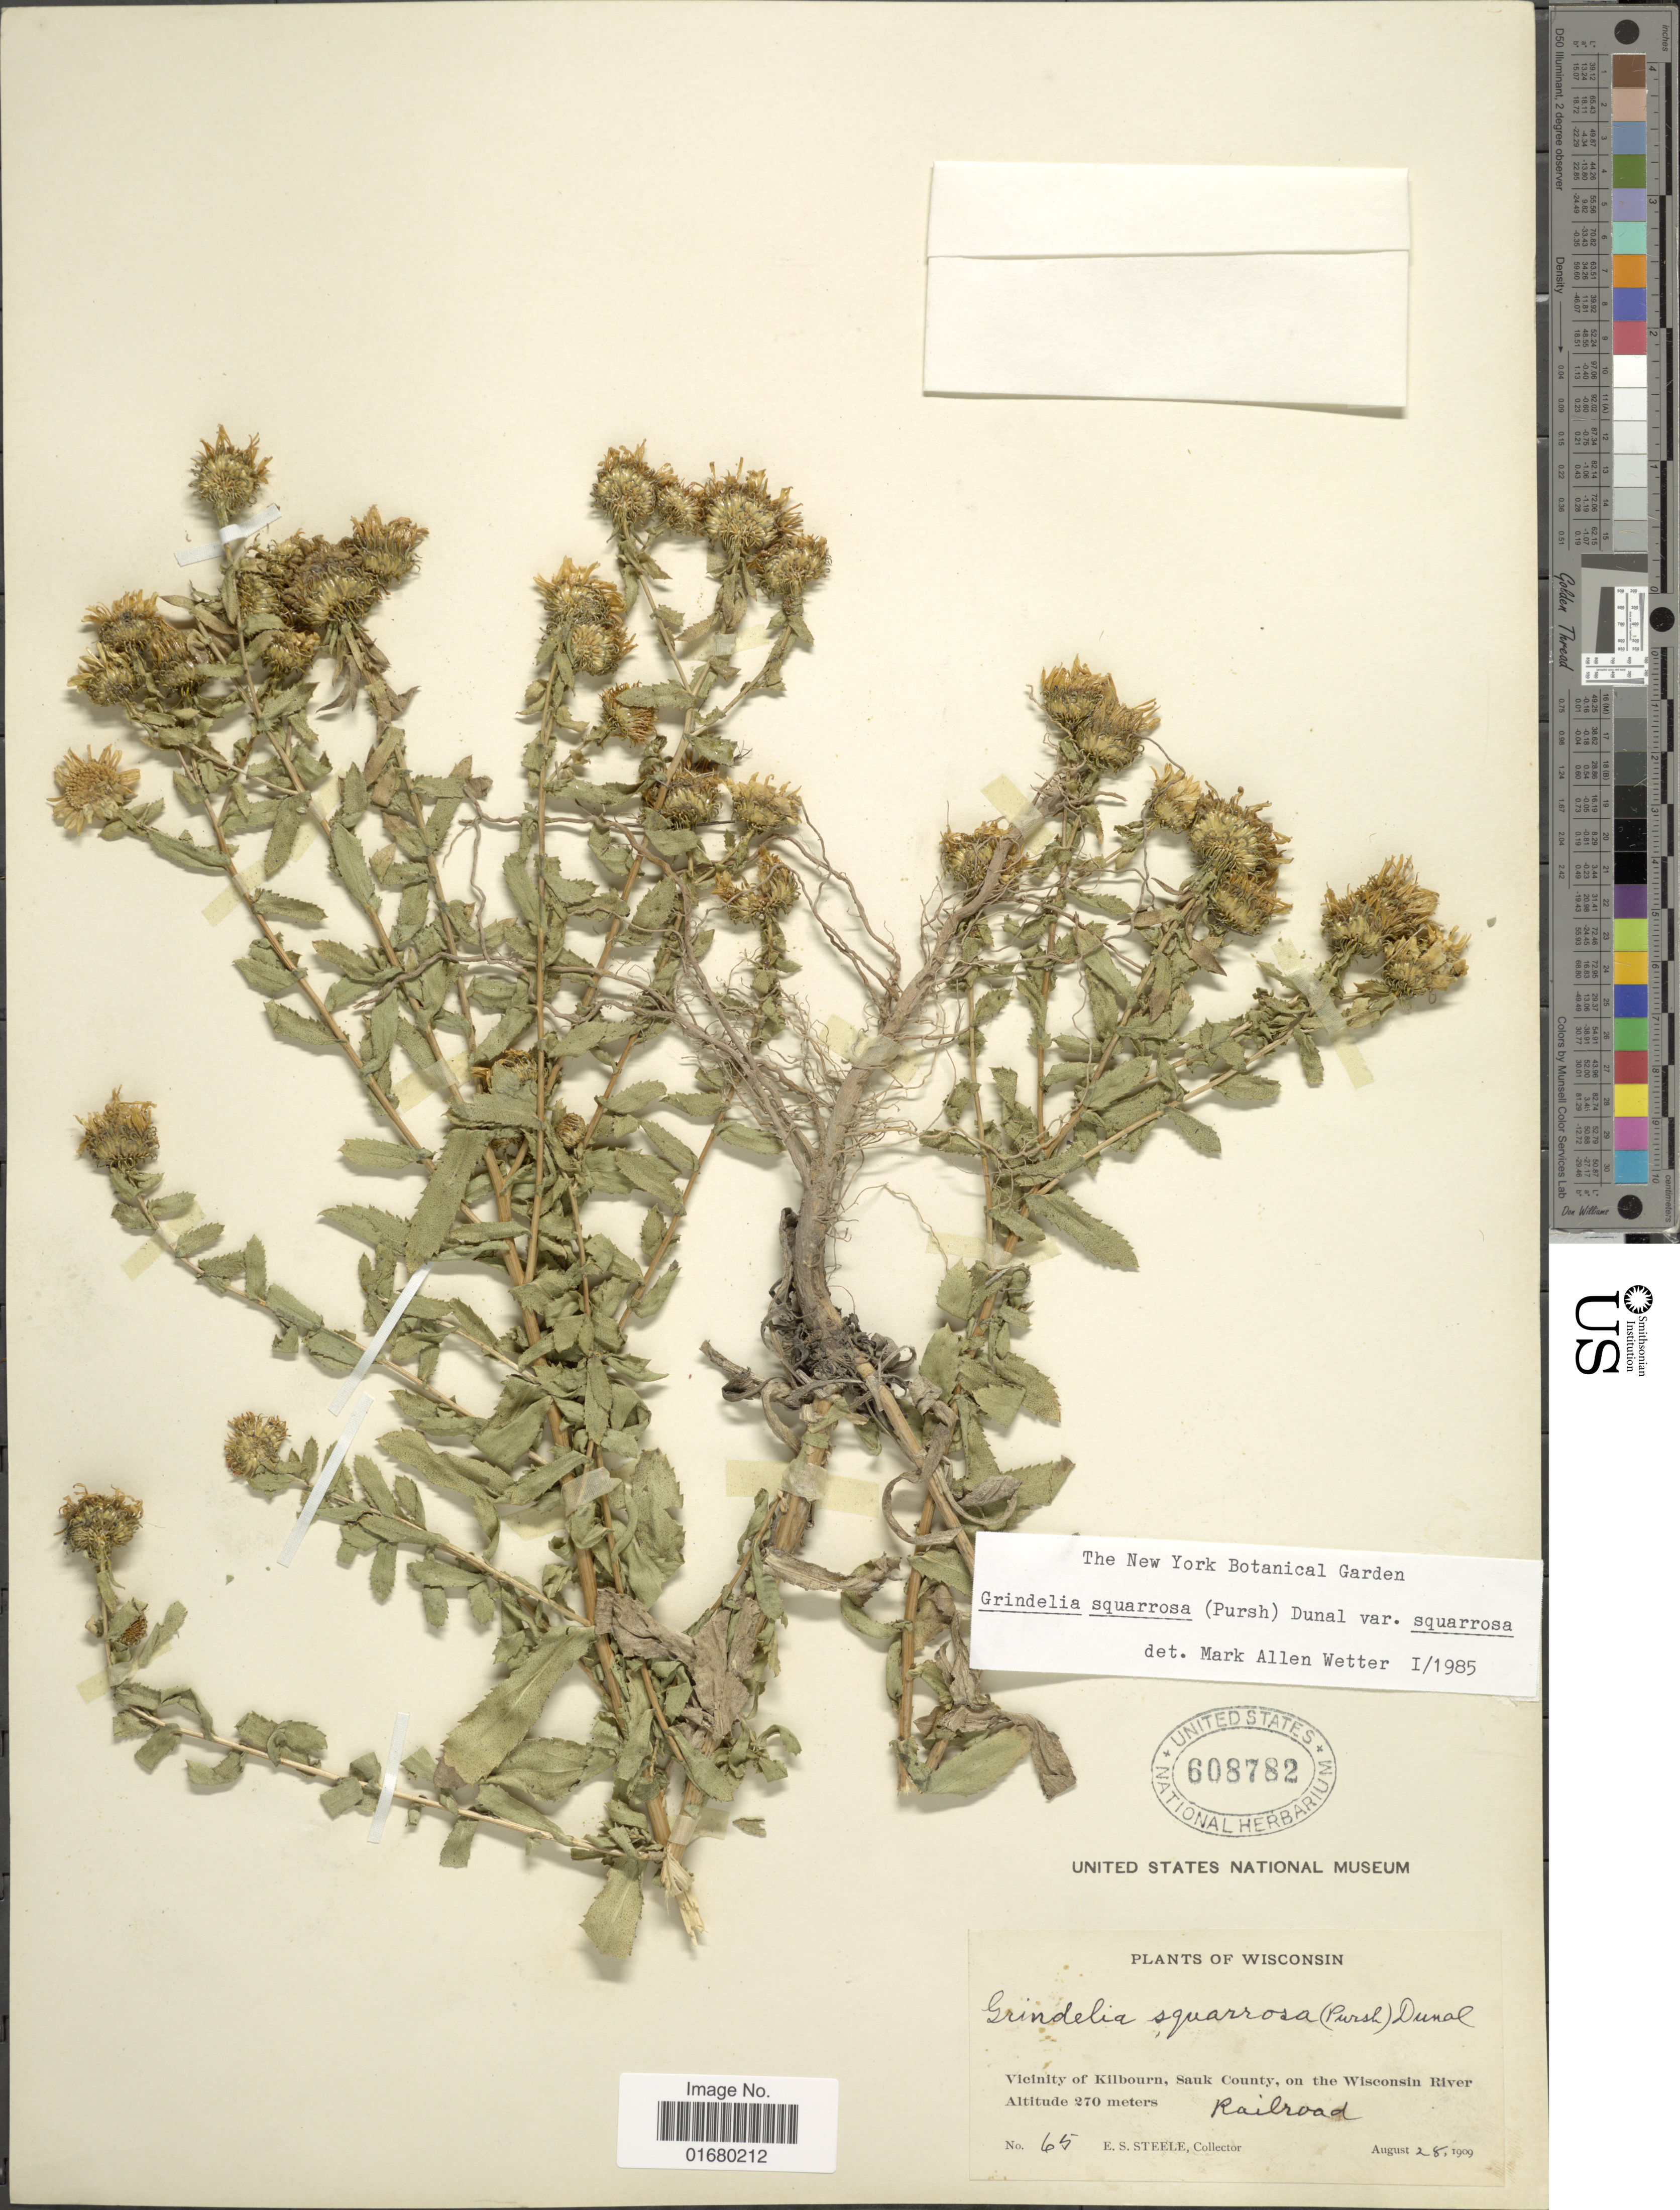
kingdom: Plantae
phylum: Tracheophyta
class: Magnoliopsida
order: Asterales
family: Asteraceae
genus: Grindelia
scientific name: Grindelia squarrosa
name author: (Pursh) Dunal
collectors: E. Steele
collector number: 65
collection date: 1909-08-28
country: United States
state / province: Wisconsin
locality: Vicinity of Kilbourn, Sauk County, on the Wisconsin River.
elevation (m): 270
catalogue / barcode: US 608782